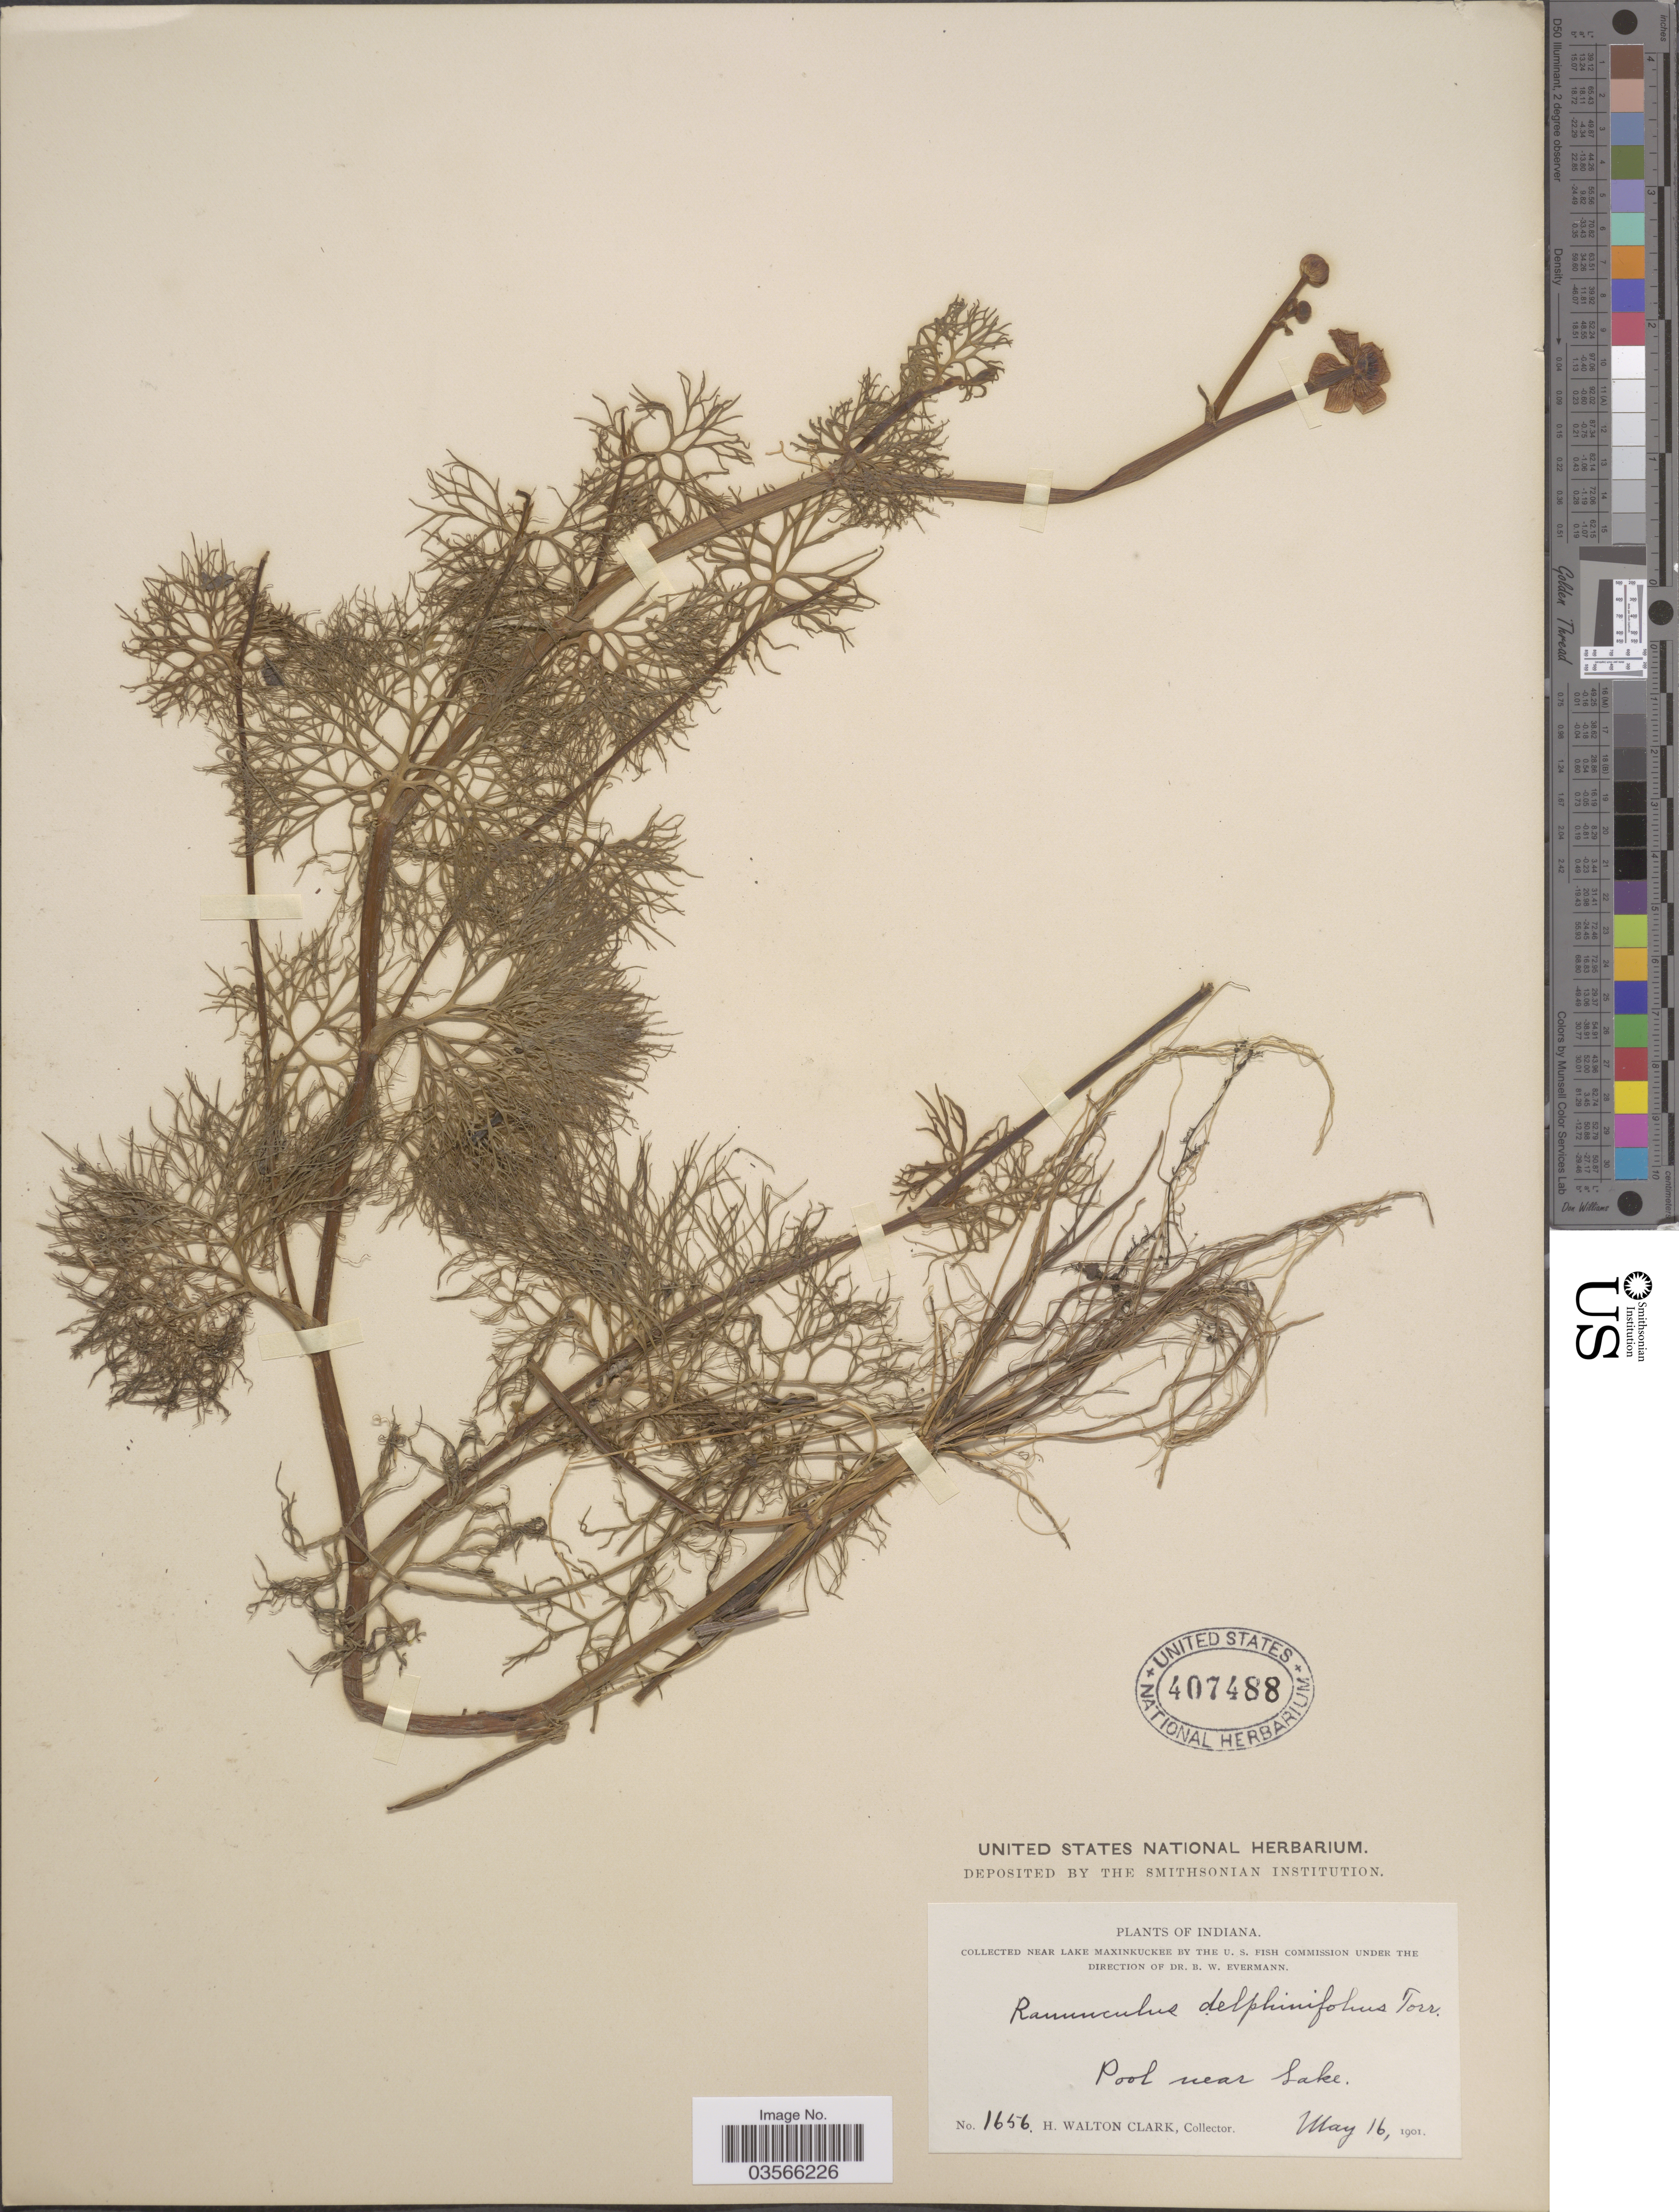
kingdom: Plantae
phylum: Tracheophyta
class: Magnoliopsida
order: Ranunculales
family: Ranunculaceae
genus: Ranunculus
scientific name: Ranunculus flabellaris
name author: Raf.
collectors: H. W. Clark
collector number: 1656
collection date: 1901-05-16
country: United States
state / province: Indiana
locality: Near Lake Maxinkuckee. Pool near Lake.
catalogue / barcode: US 407488